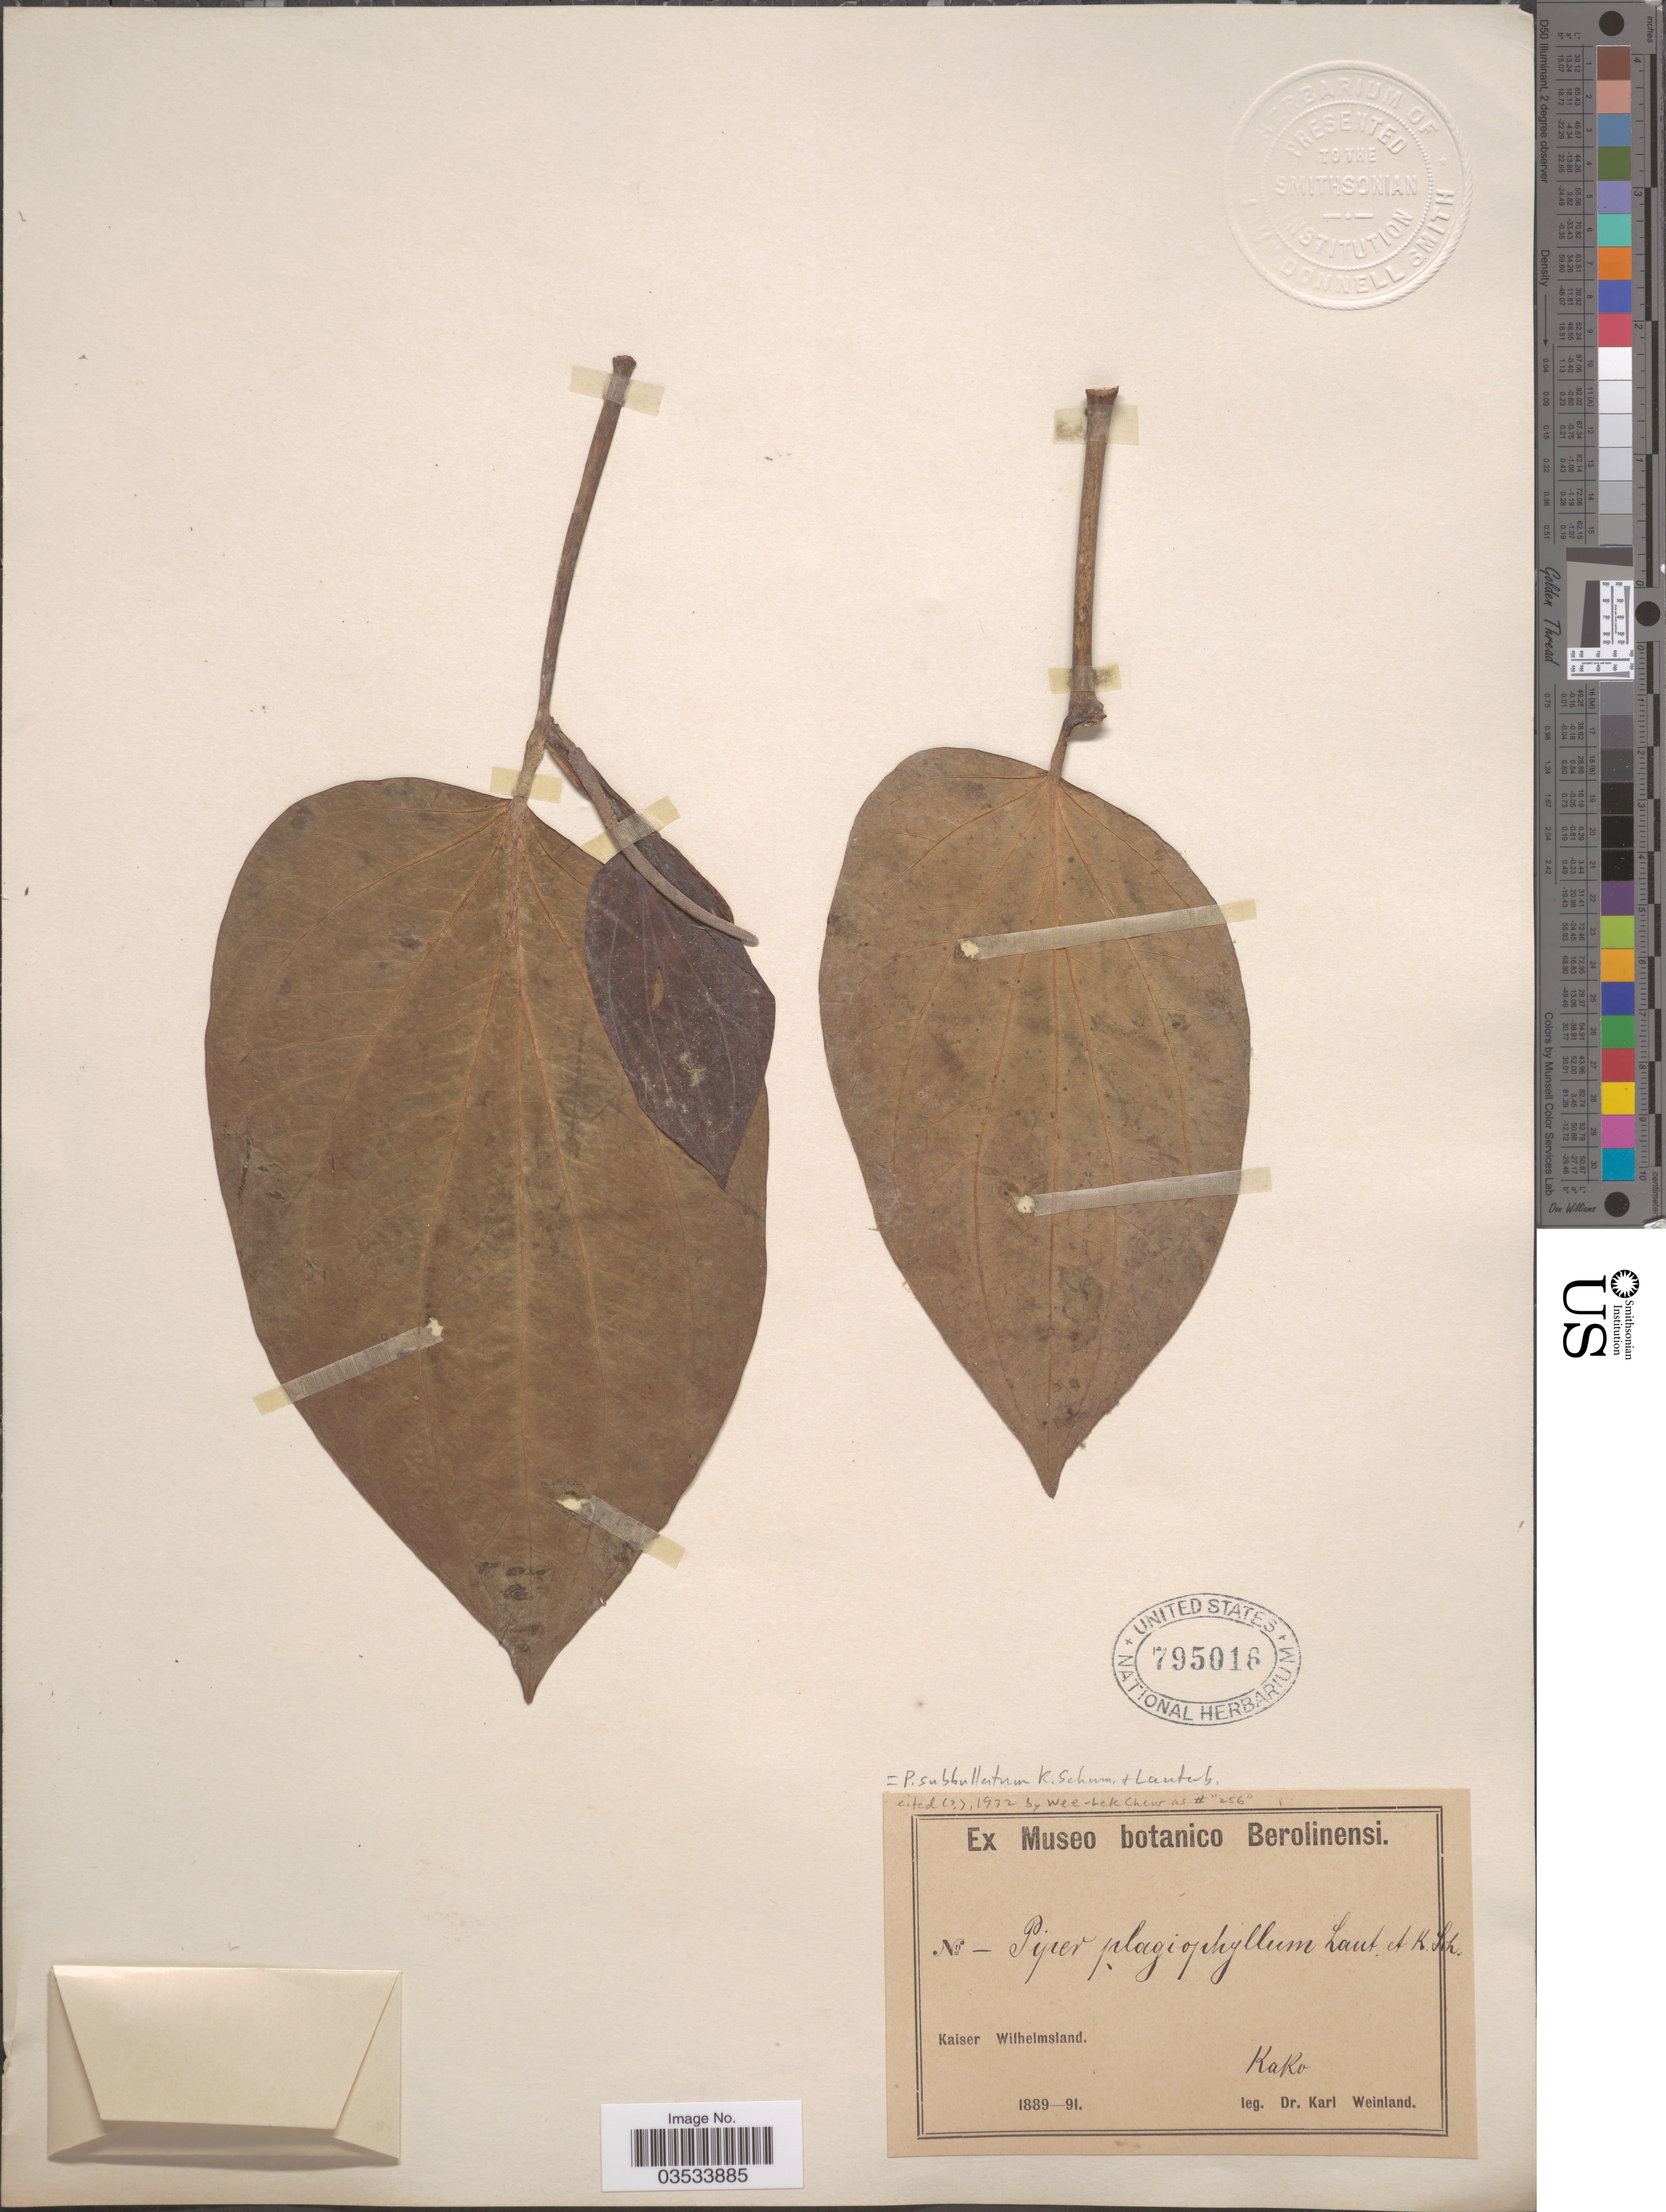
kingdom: Plantae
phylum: Tracheophyta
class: Magnoliopsida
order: Piperales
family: Piperaceae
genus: Piper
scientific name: Piper subbullatum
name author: K. Schum. & Lauterb.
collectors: K. Weinland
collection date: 1889/1891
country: Papua New Guinea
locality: Kaiser Wilhelmsland. Kako.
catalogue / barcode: US 795016